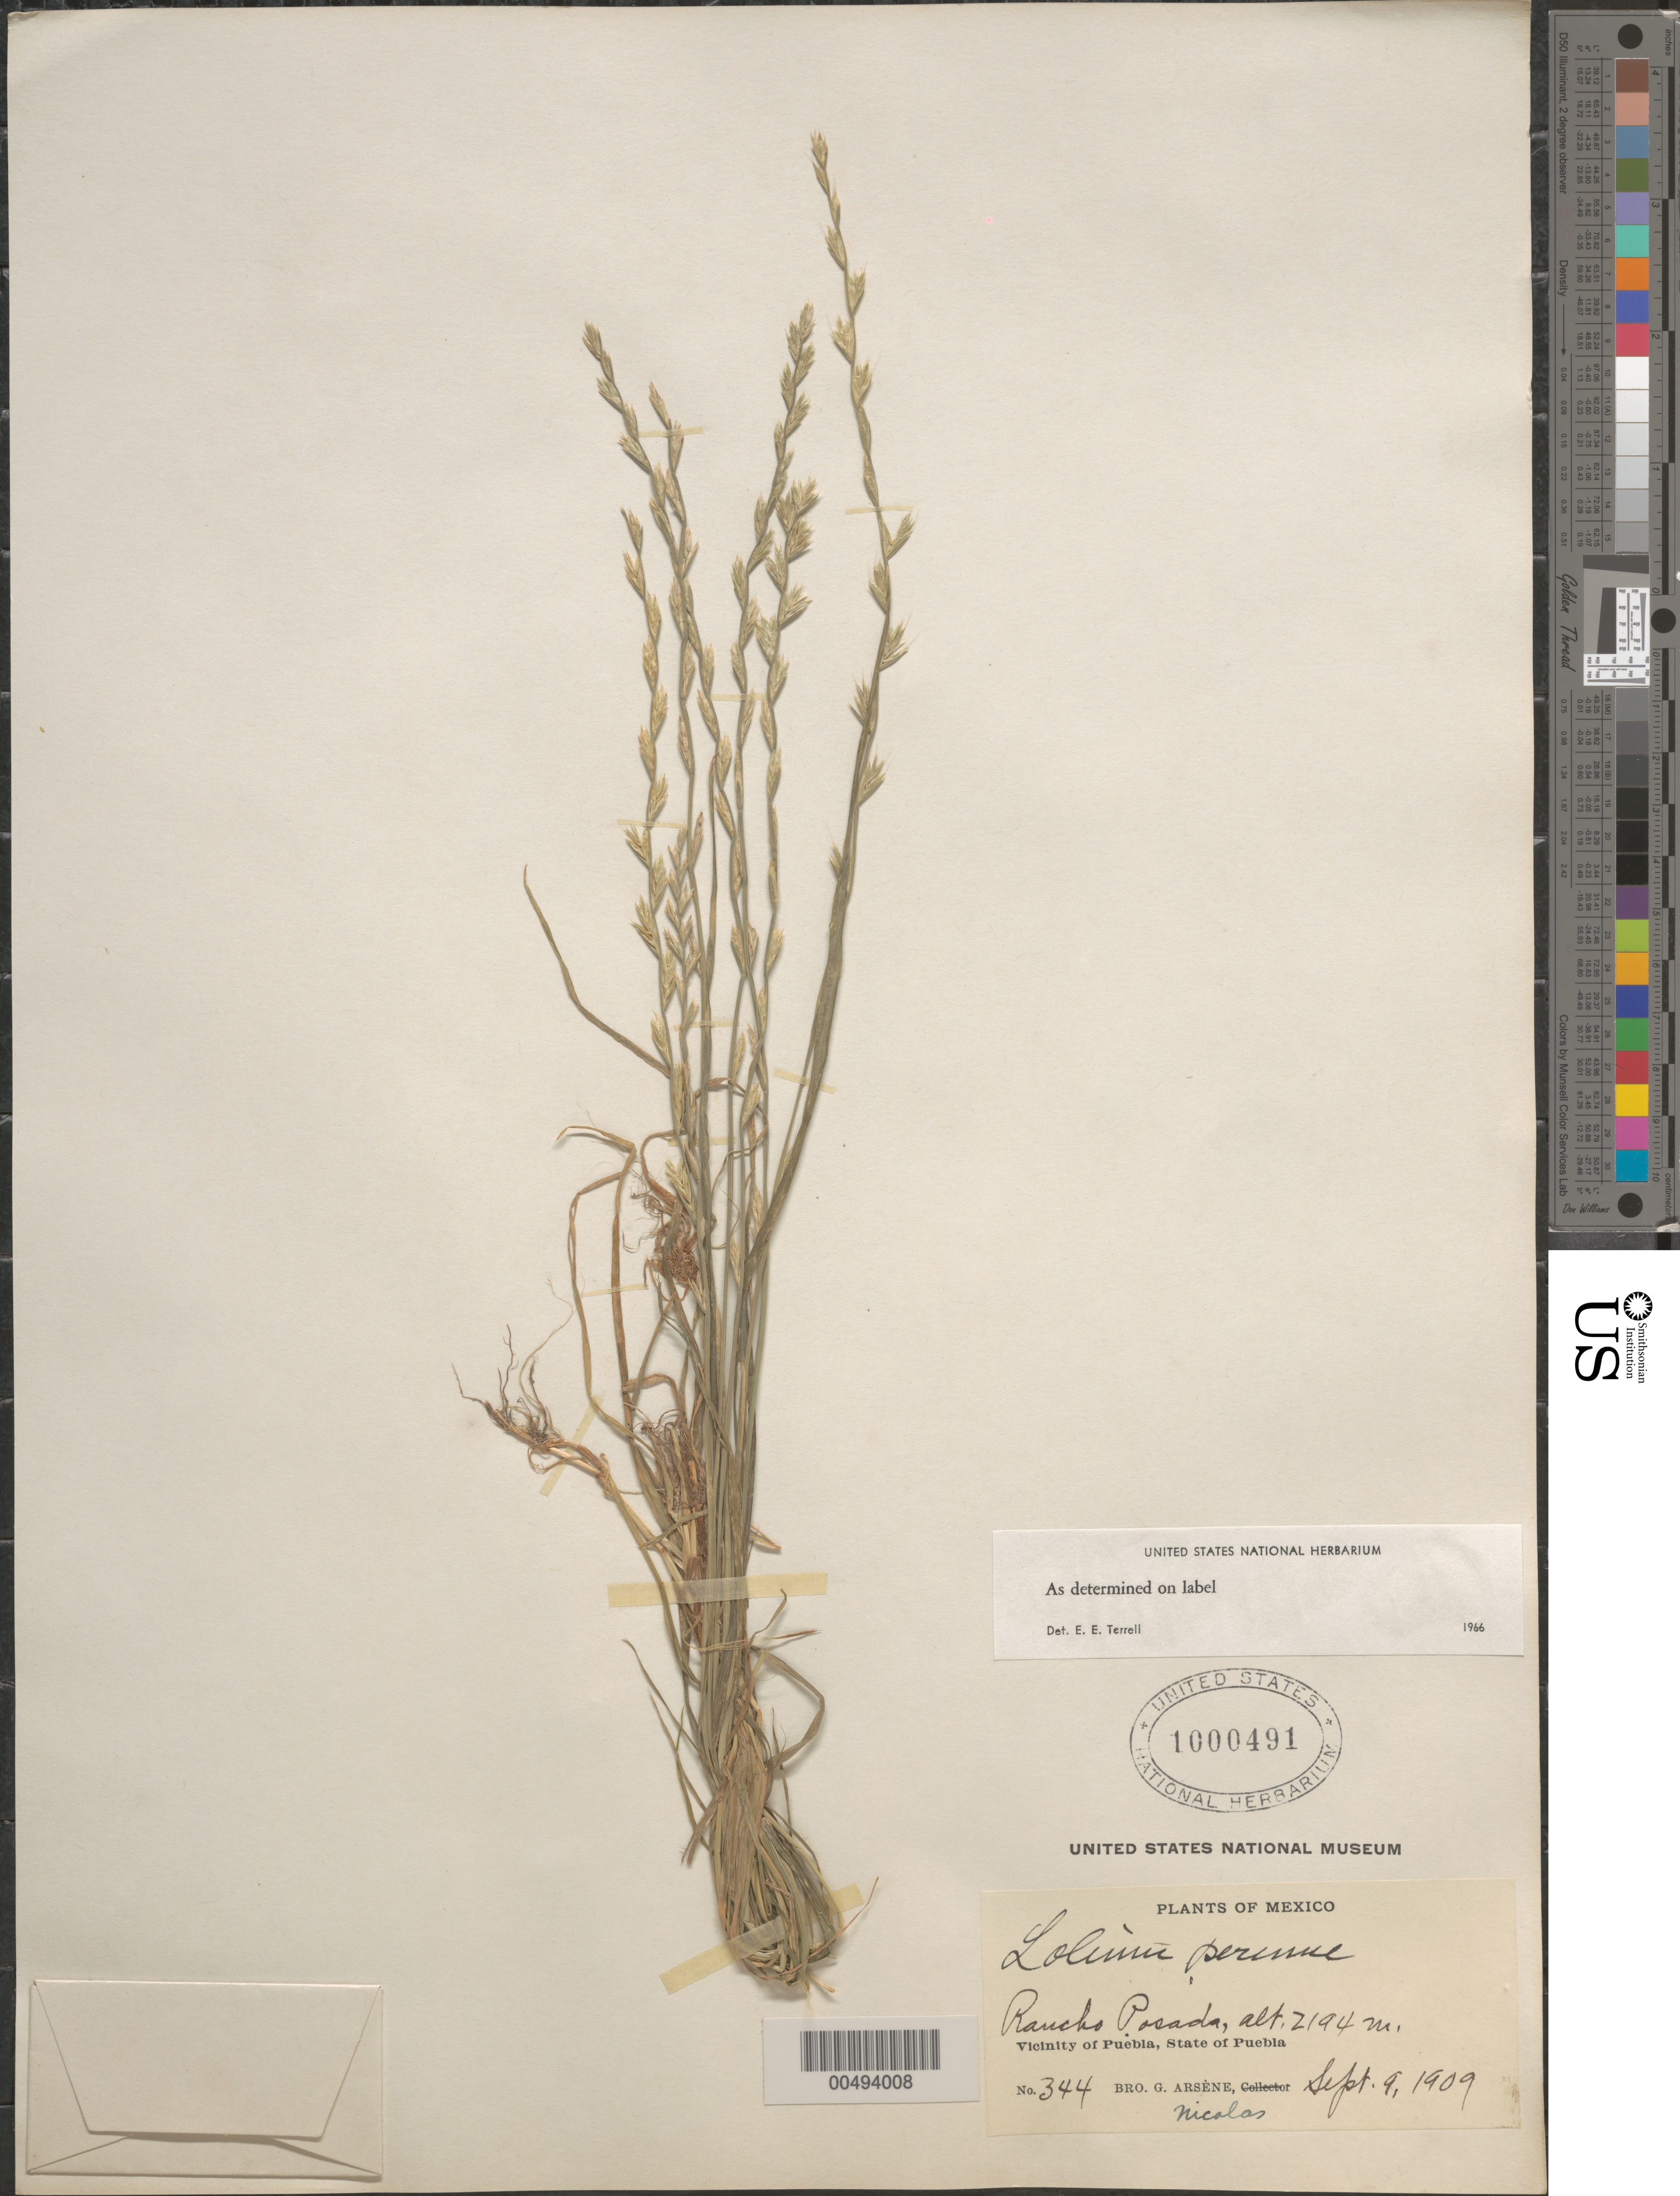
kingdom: Plantae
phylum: Tracheophyta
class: Liliopsida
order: Poales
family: Poaceae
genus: Lolium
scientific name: Lolium perenne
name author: L.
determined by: Terrell, E. E.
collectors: B. Nicolas & Bro. G. Arsène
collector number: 344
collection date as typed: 9 Sep 1909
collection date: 1909-09-09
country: Mexico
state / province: Puebla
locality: Rancho Posadas, vicinity of Puebla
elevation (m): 2194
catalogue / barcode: US 1000491